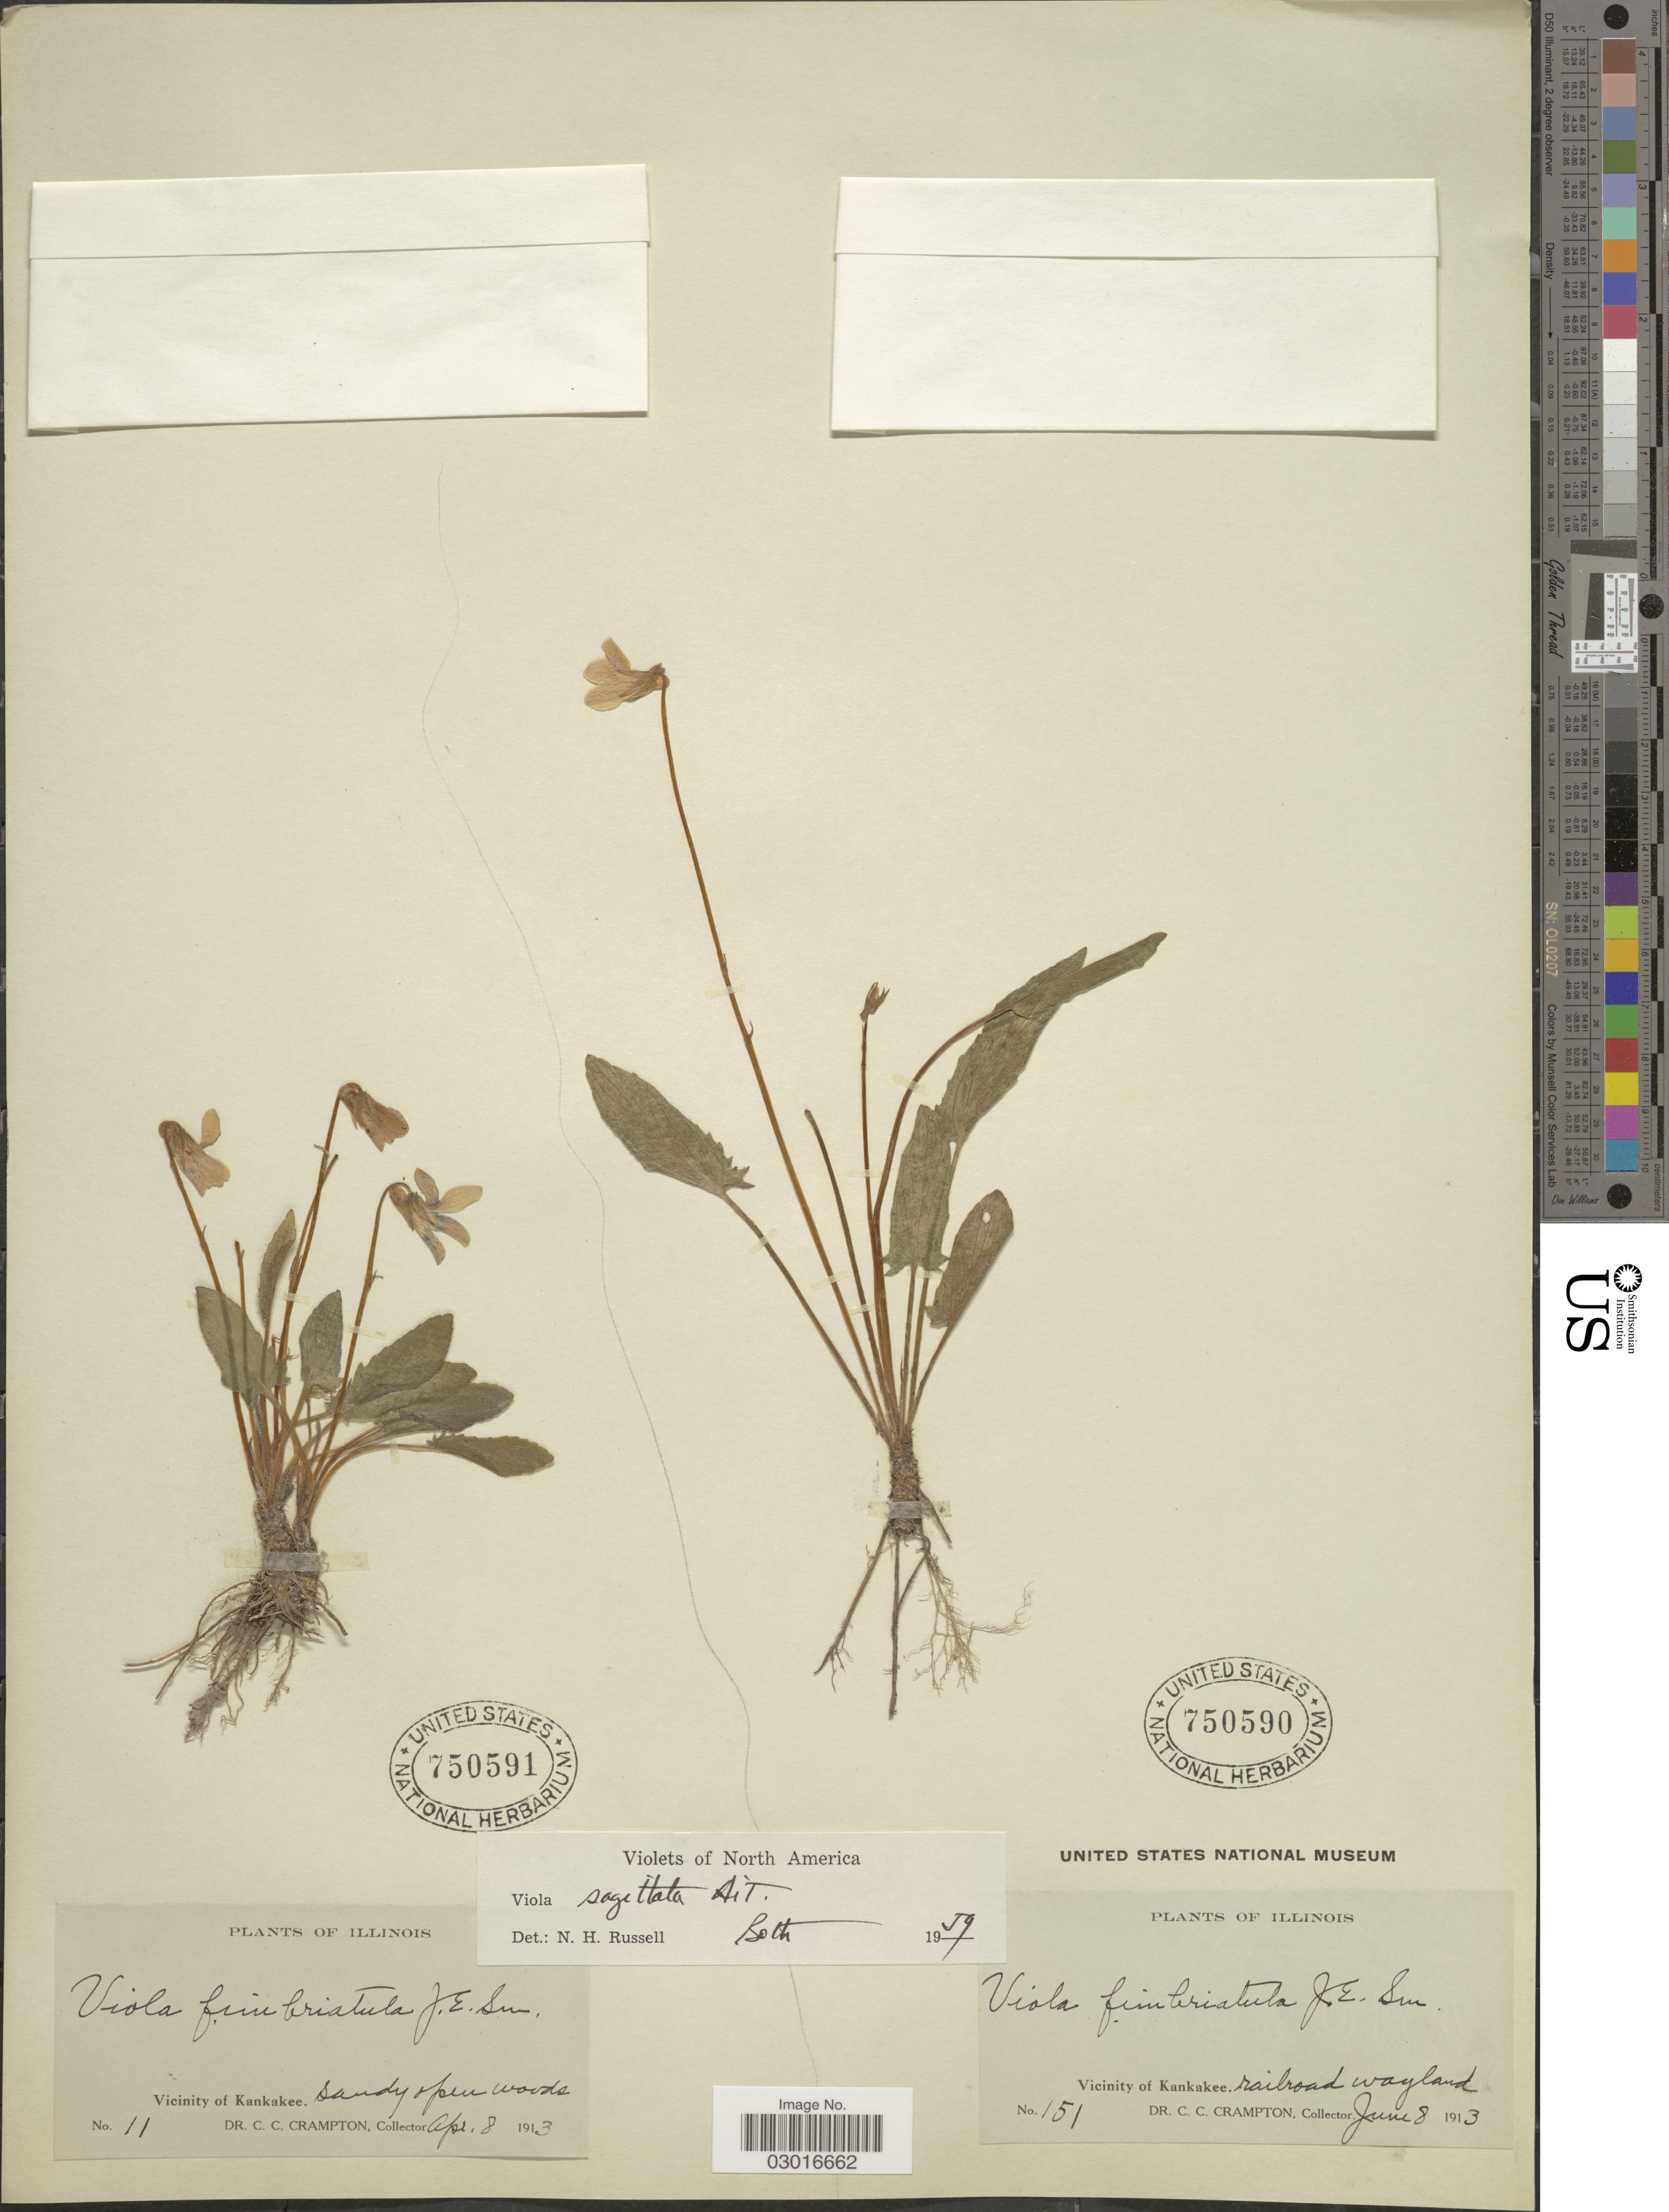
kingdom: Plantae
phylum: Tracheophyta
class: Magnoliopsida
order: Malpighiales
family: Violaceae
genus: Viola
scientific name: Viola sagittata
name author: Aiton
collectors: C. Crampton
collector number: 151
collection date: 1913-06-08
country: United States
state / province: Illinois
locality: Vicinity of Kankakee, railroad wayland.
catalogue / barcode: US 750590